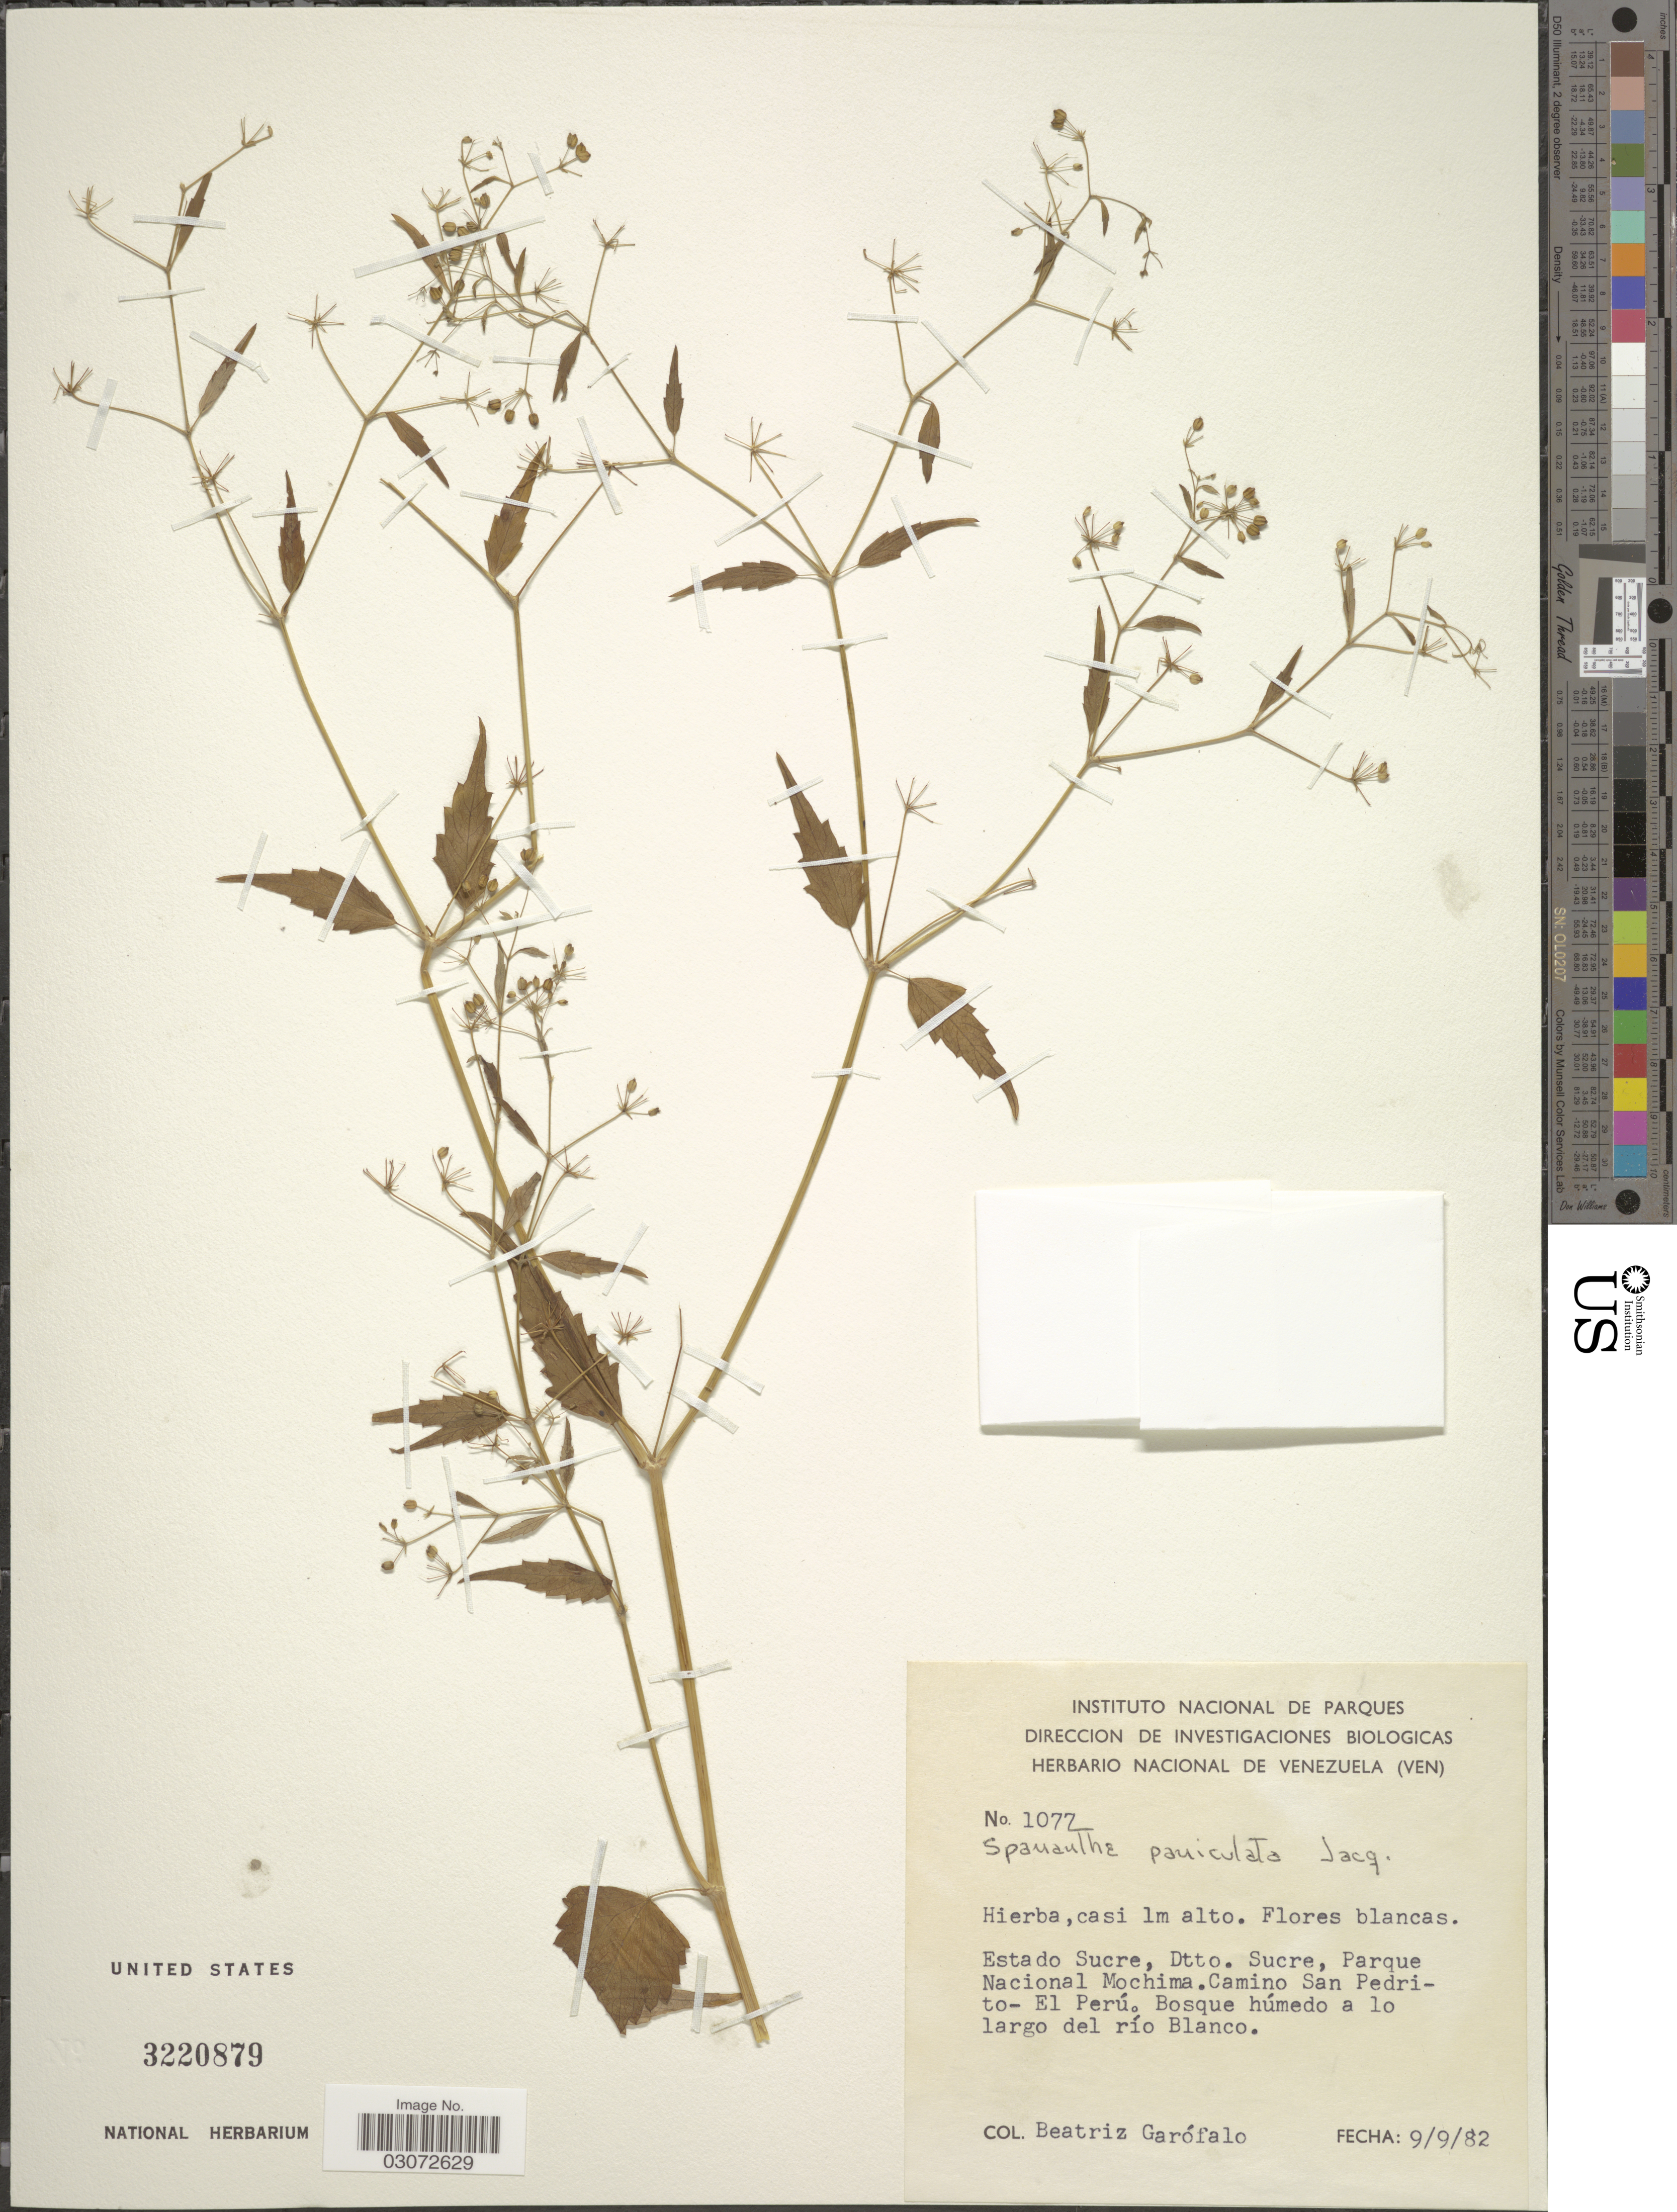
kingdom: Plantae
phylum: Tracheophyta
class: Magnoliopsida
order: Apiales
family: Apiaceae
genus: Spananthe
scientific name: Spananthe paniculata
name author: Jacq.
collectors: B. Garofalo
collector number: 1077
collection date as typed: Transcribed d/m/y: 9/9/82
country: Venezuela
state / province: Sucre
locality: Dtto. Sucre, Parque Nacional Mochima. Camino San Pedrito - El Perú. Bosque húmedo a lo largo del río Blanco.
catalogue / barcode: US 3220879